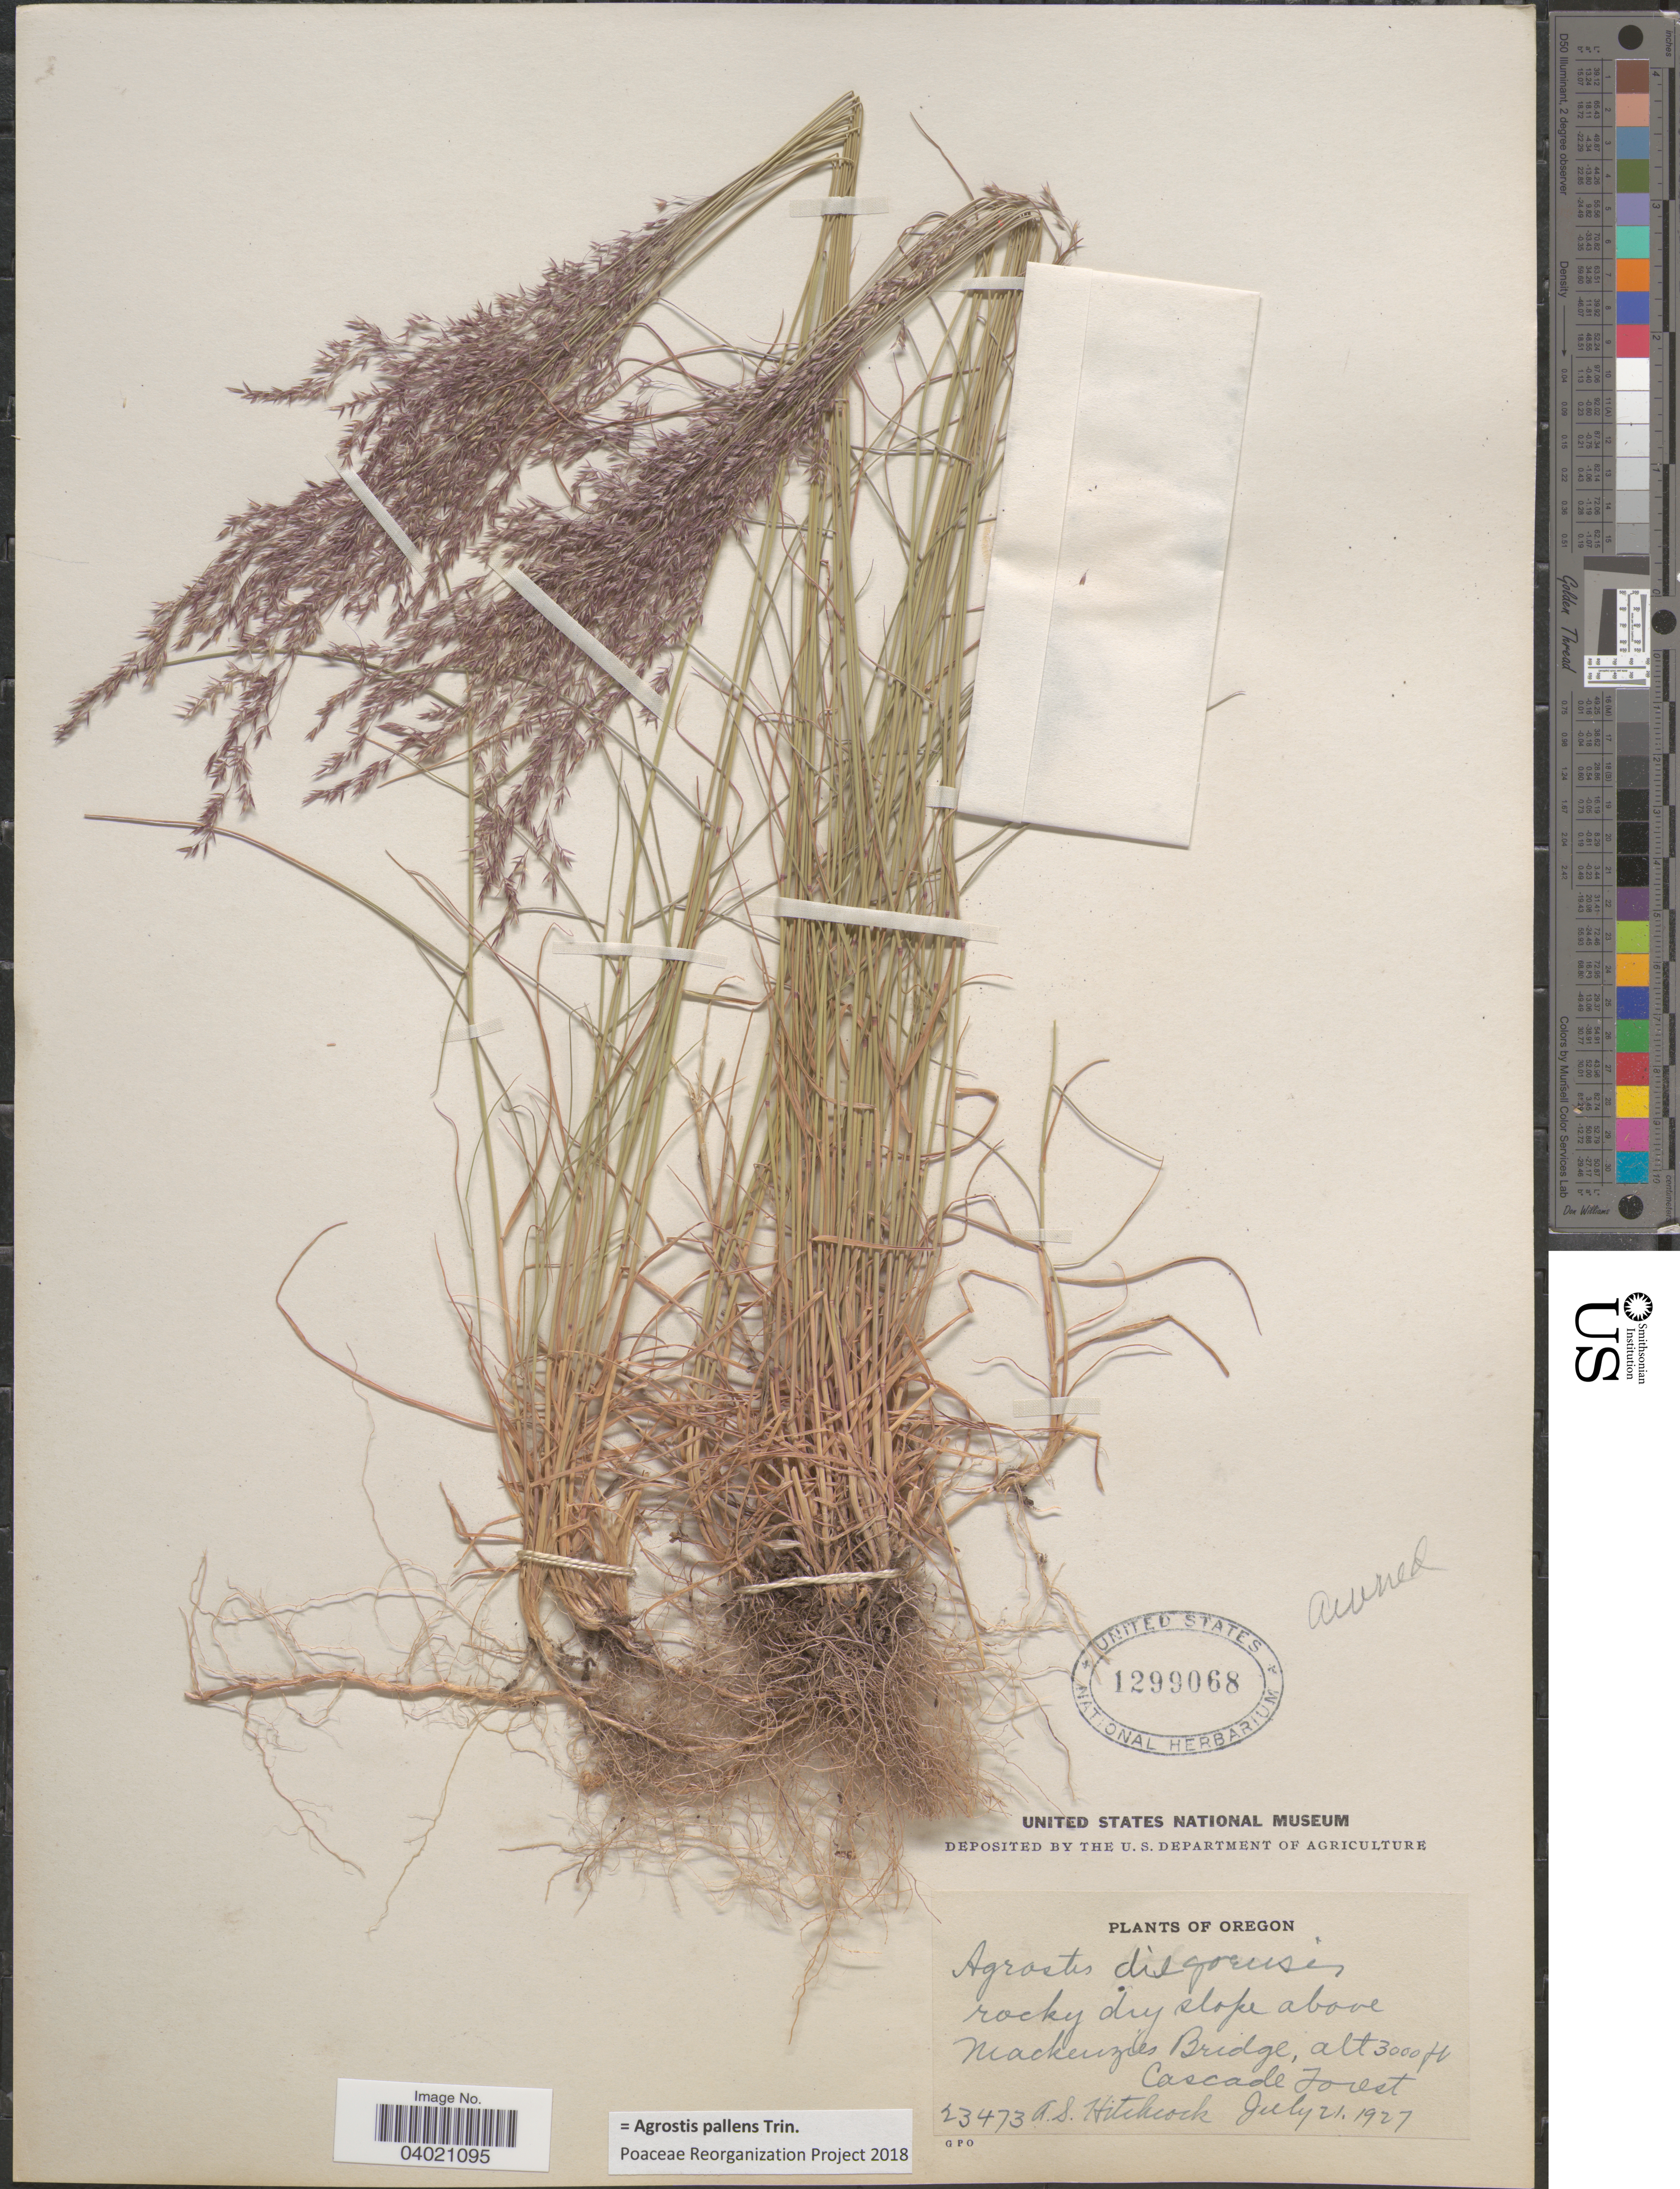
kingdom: Plantae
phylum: Tracheophyta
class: Liliopsida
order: Poales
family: Poaceae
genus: Agrostis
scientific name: Agrostis pallens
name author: Trin.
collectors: A. S. Hitchcock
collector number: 23473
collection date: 1927-07-21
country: United States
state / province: Oregon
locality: Rocky dry slope above Mackenzies Bridge, Cascade Forest.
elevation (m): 914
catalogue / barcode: US 1299068